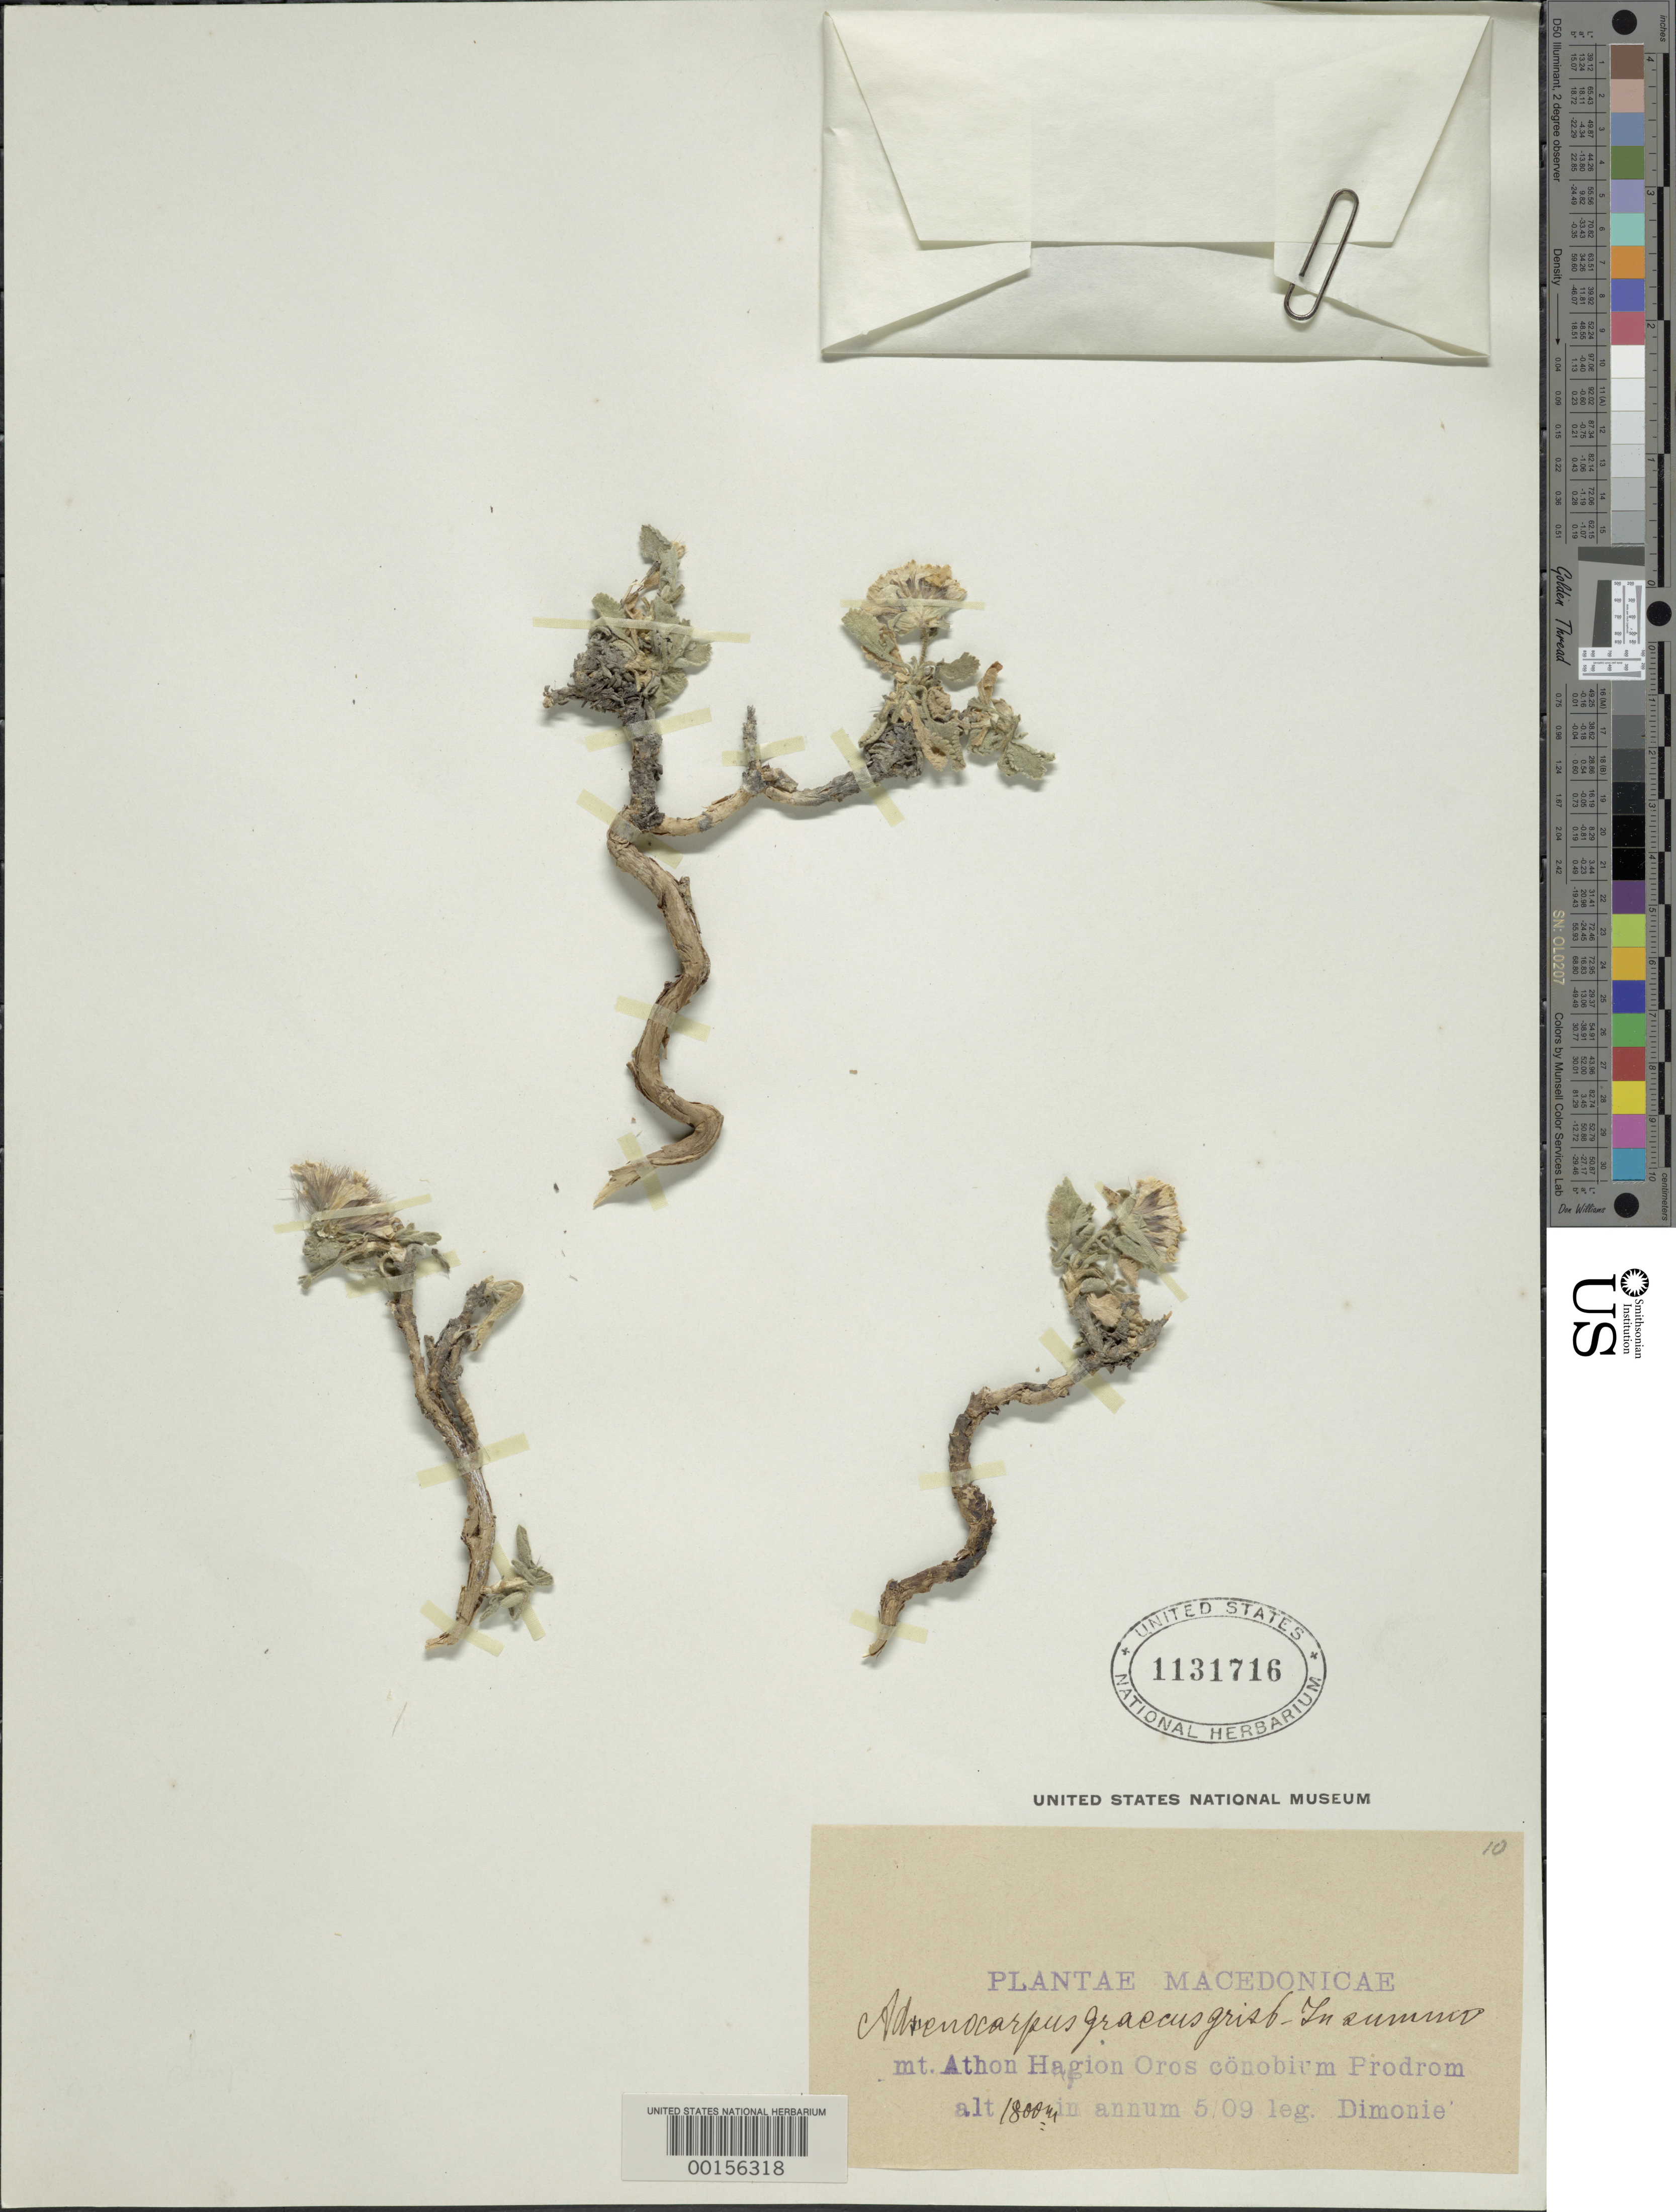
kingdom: Plantae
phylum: Tracheophyta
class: Magnoliopsida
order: Dipsacales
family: Caprifoliaceae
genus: Pterocephalus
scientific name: Pterocephalus perennis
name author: Vaill.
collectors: -. Dimonie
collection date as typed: May 1909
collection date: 1909-05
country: Greece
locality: Macedonia, Mt. Athon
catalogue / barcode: US 1131716